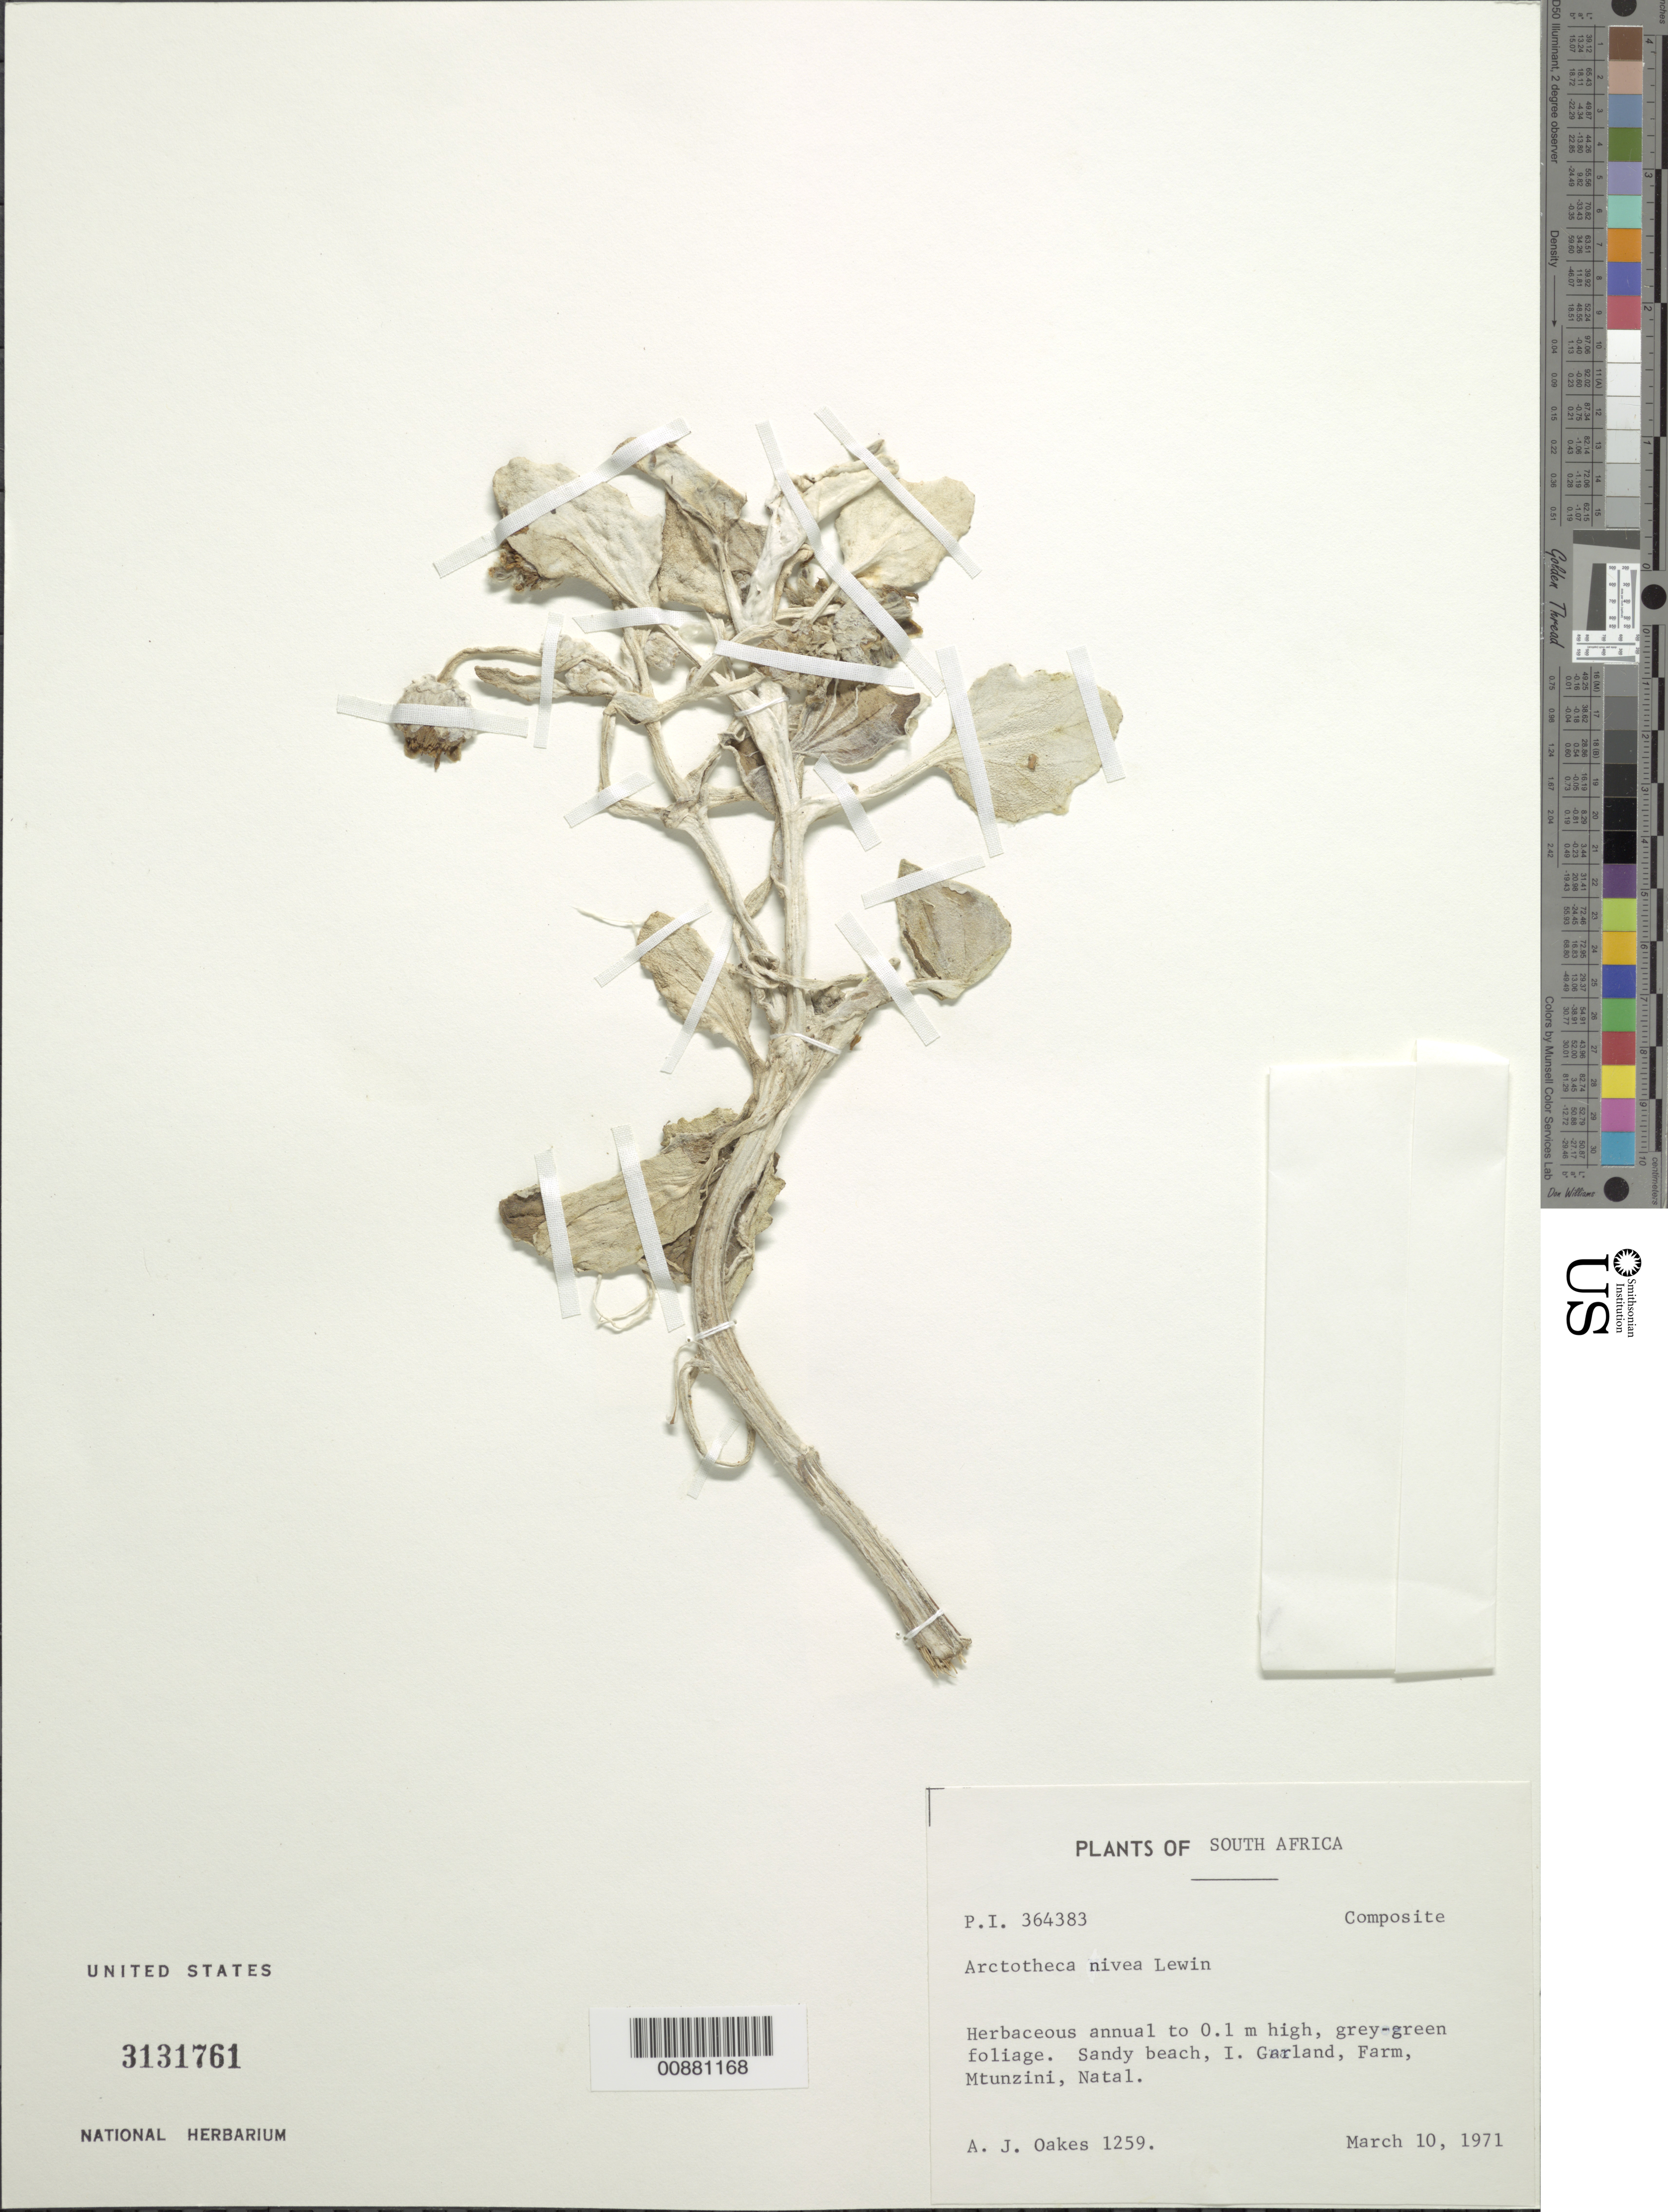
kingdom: Plantae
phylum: Tracheophyta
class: Magnoliopsida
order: Asterales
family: Asteraceae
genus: Arctotheca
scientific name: Arctotheca nivea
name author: Lewin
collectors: A. Oakes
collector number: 1259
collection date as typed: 10 March 1971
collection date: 1971-03-10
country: South Africa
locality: I. Garland, Farm, Mtunzini, Natal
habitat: Sandy beach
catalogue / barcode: US 3131761